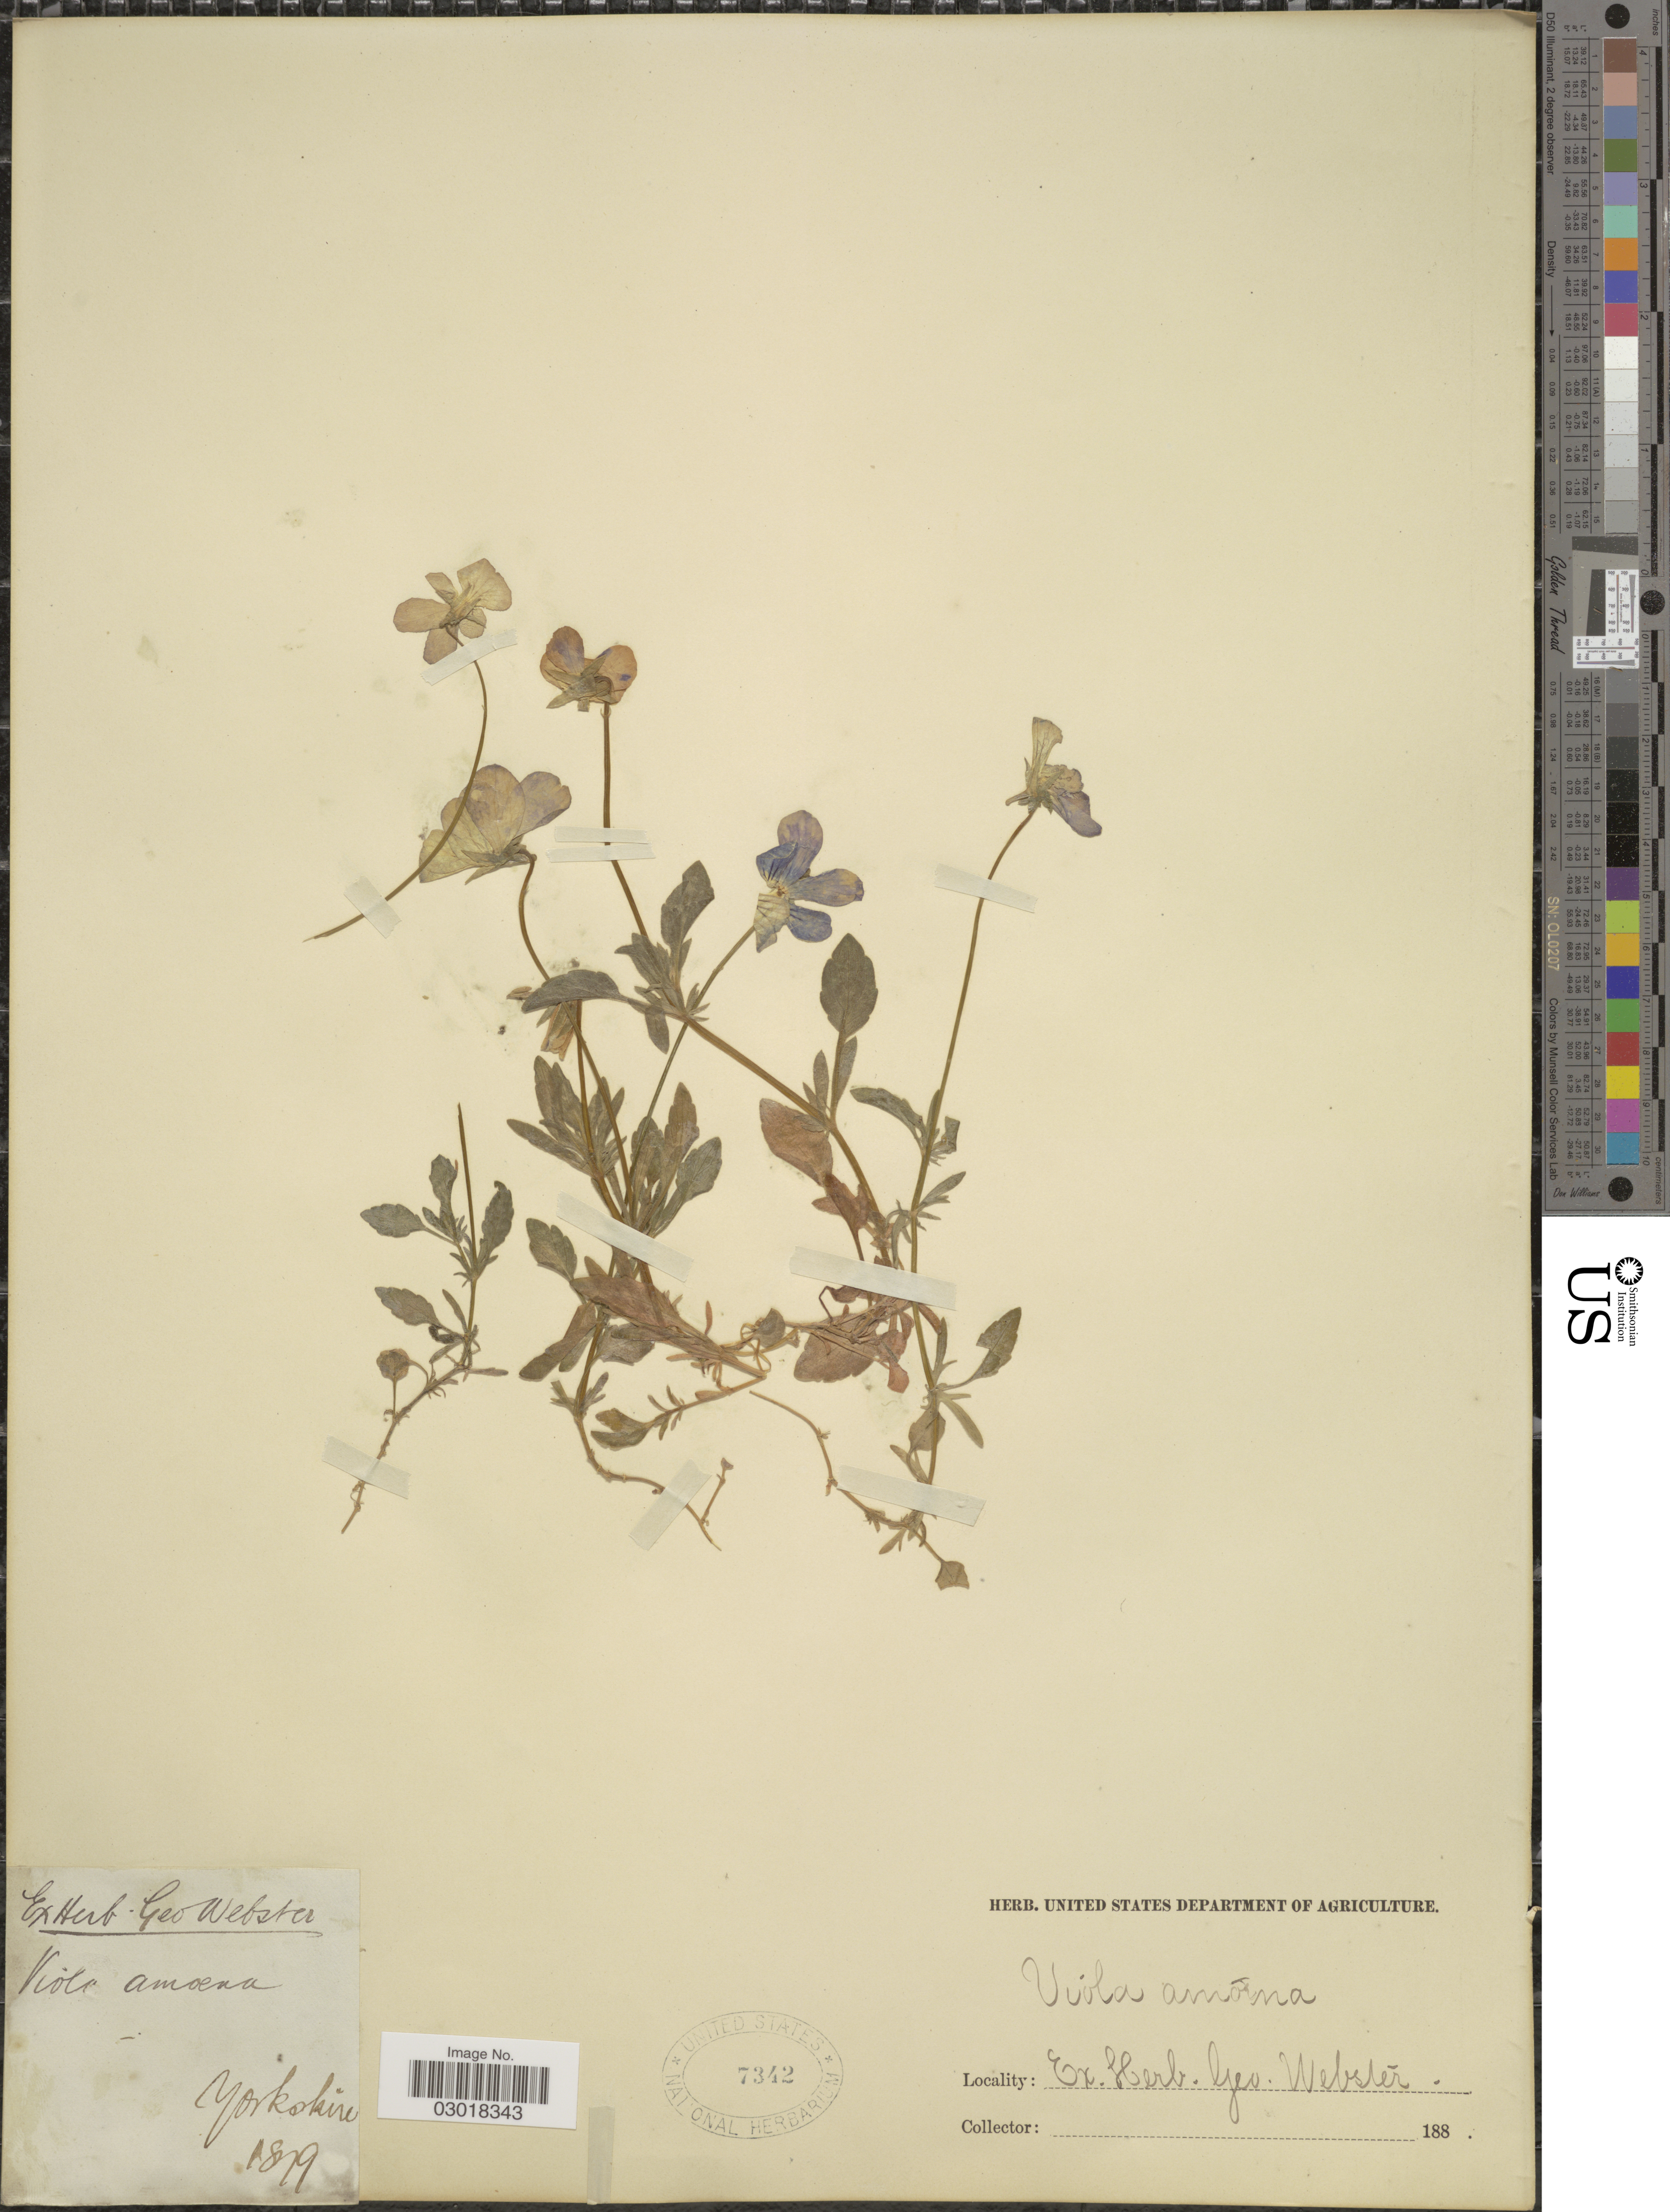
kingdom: Plantae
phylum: Tracheophyta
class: Magnoliopsida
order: Malpighiales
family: Violaceae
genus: Viola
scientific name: Viola amoena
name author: T.F. Forst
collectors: ex herb. Geo. Webster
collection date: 1879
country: United Kingdom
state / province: England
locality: Yorkshire.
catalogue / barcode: US 7342